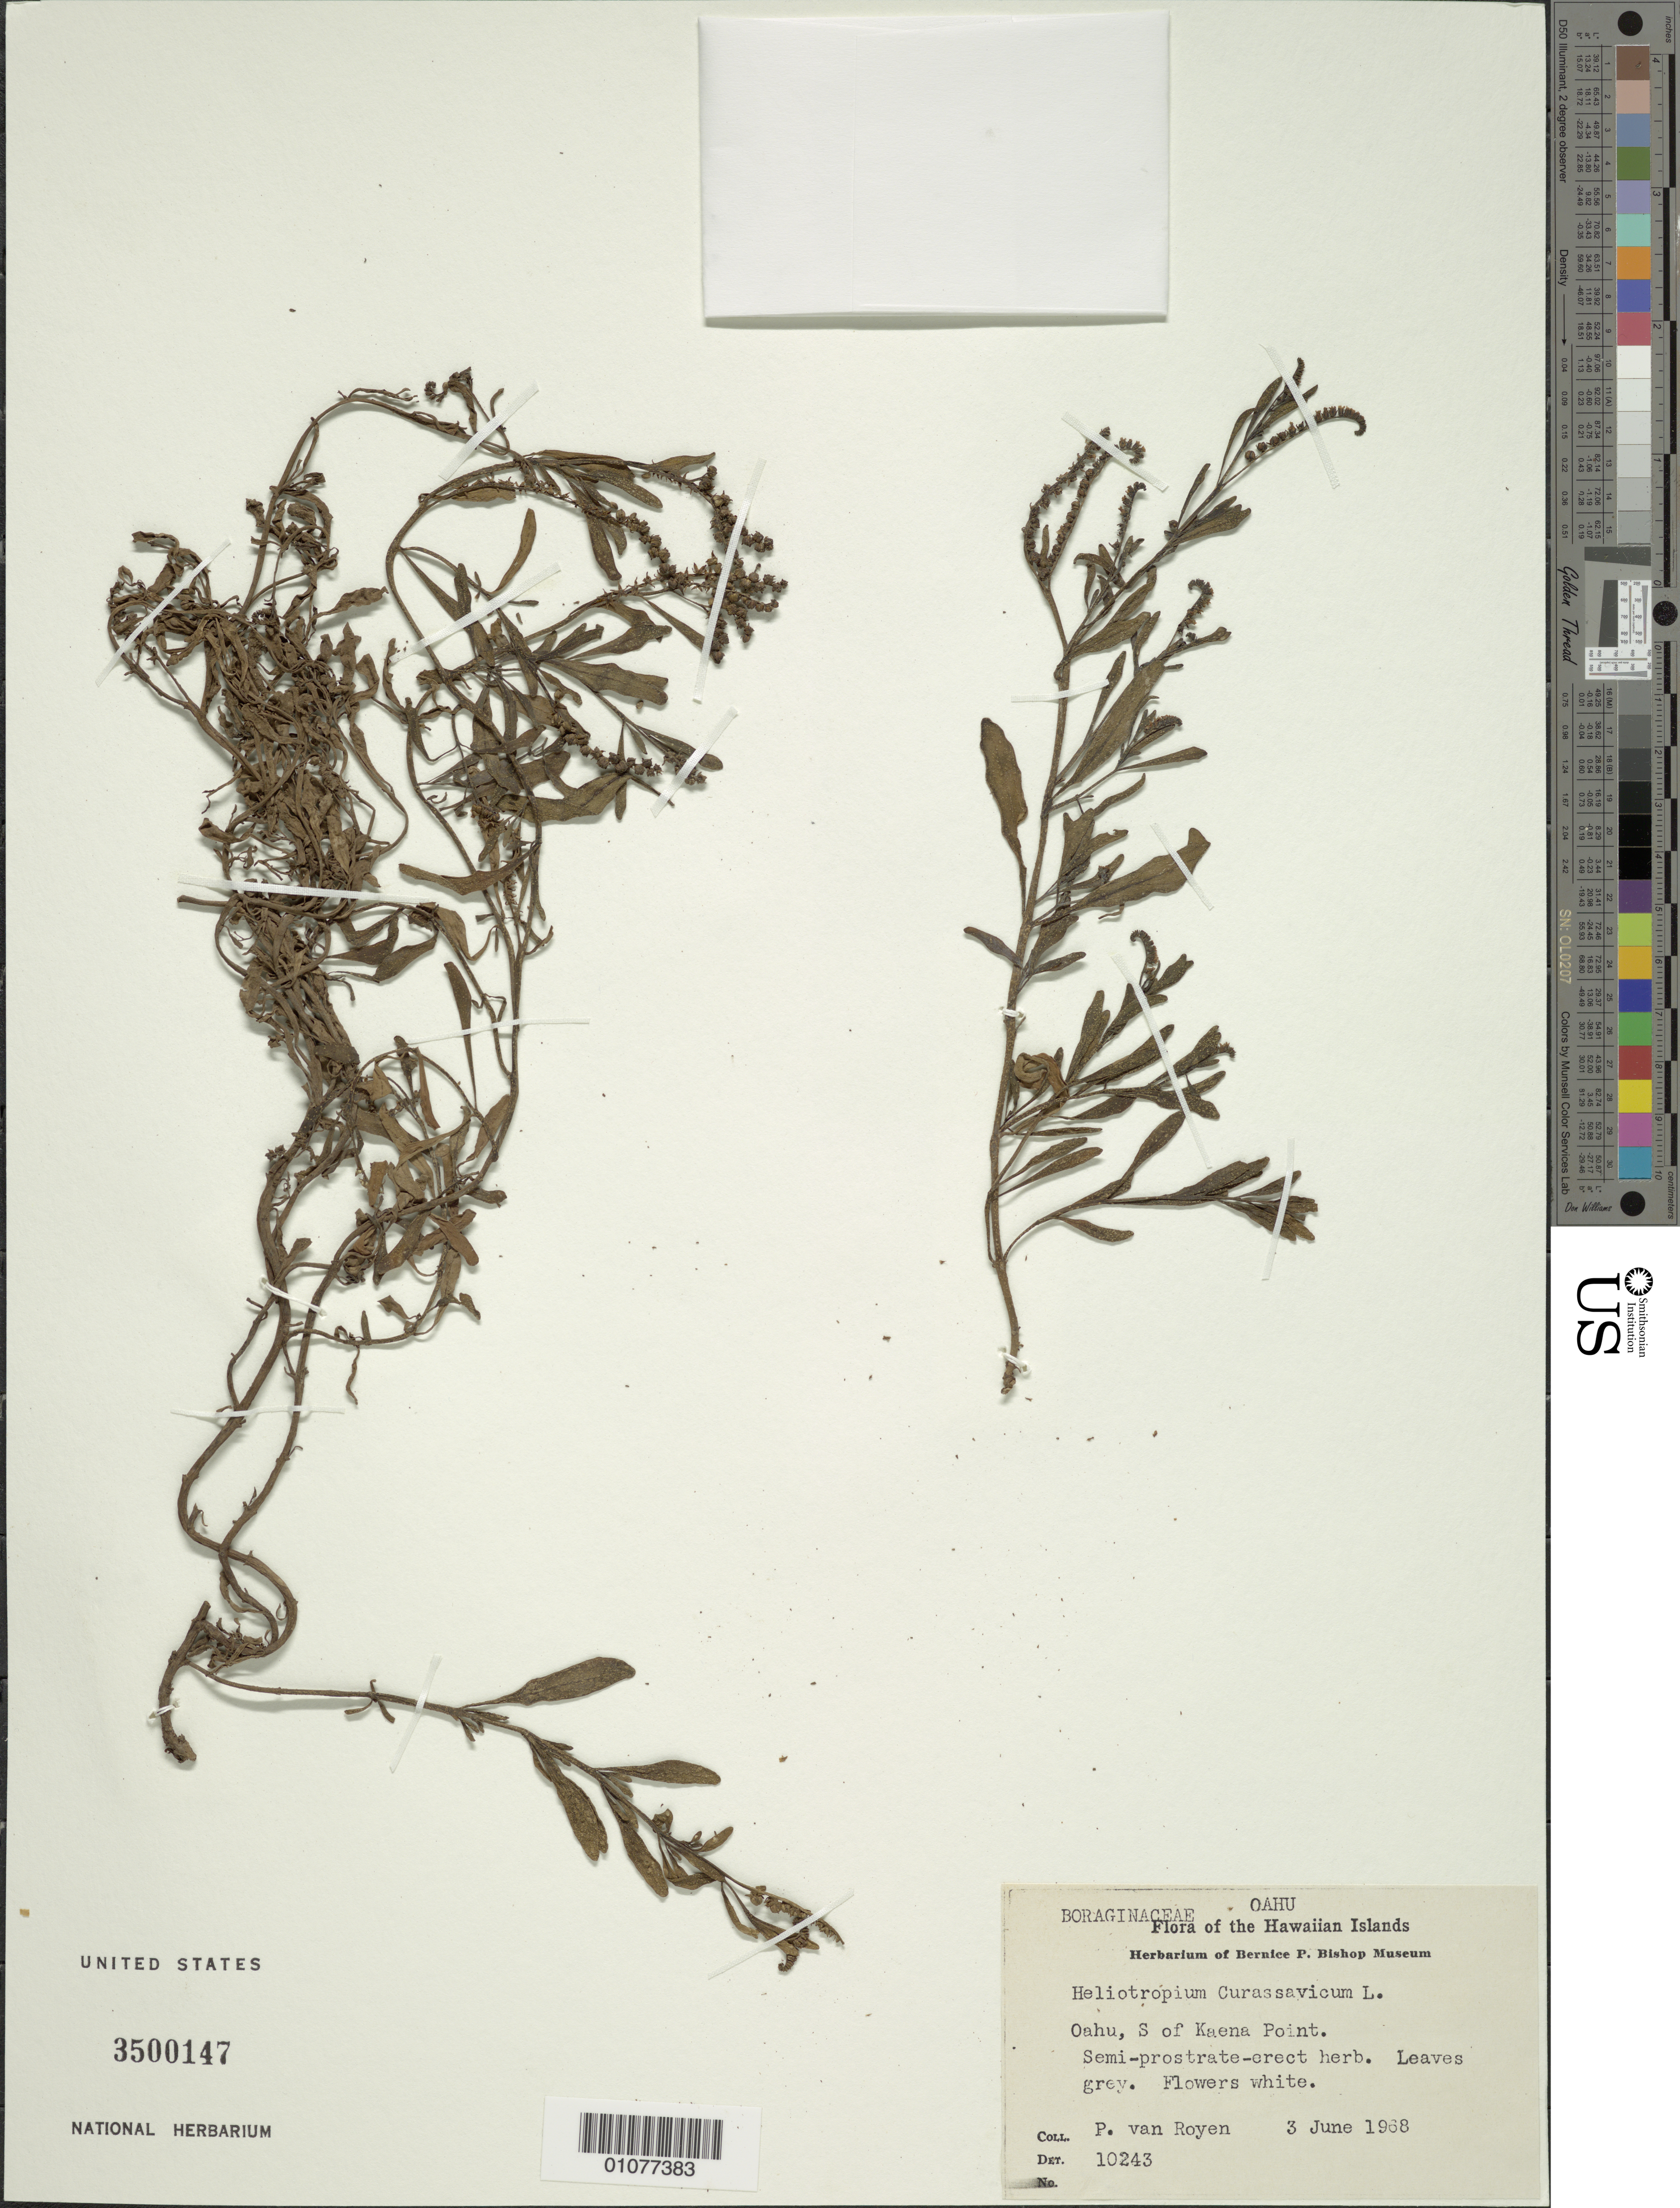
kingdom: Plantae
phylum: Tracheophyta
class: Magnoliopsida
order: Boraginales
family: Heliotropiaceae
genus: Heliotropium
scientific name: Heliotropium curassavicum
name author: L.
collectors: P. van Royen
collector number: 10243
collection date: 1968-06-03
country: United States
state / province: Hawaii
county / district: Honolulu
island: Oahu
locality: S of Kaena Point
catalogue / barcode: US 3500147